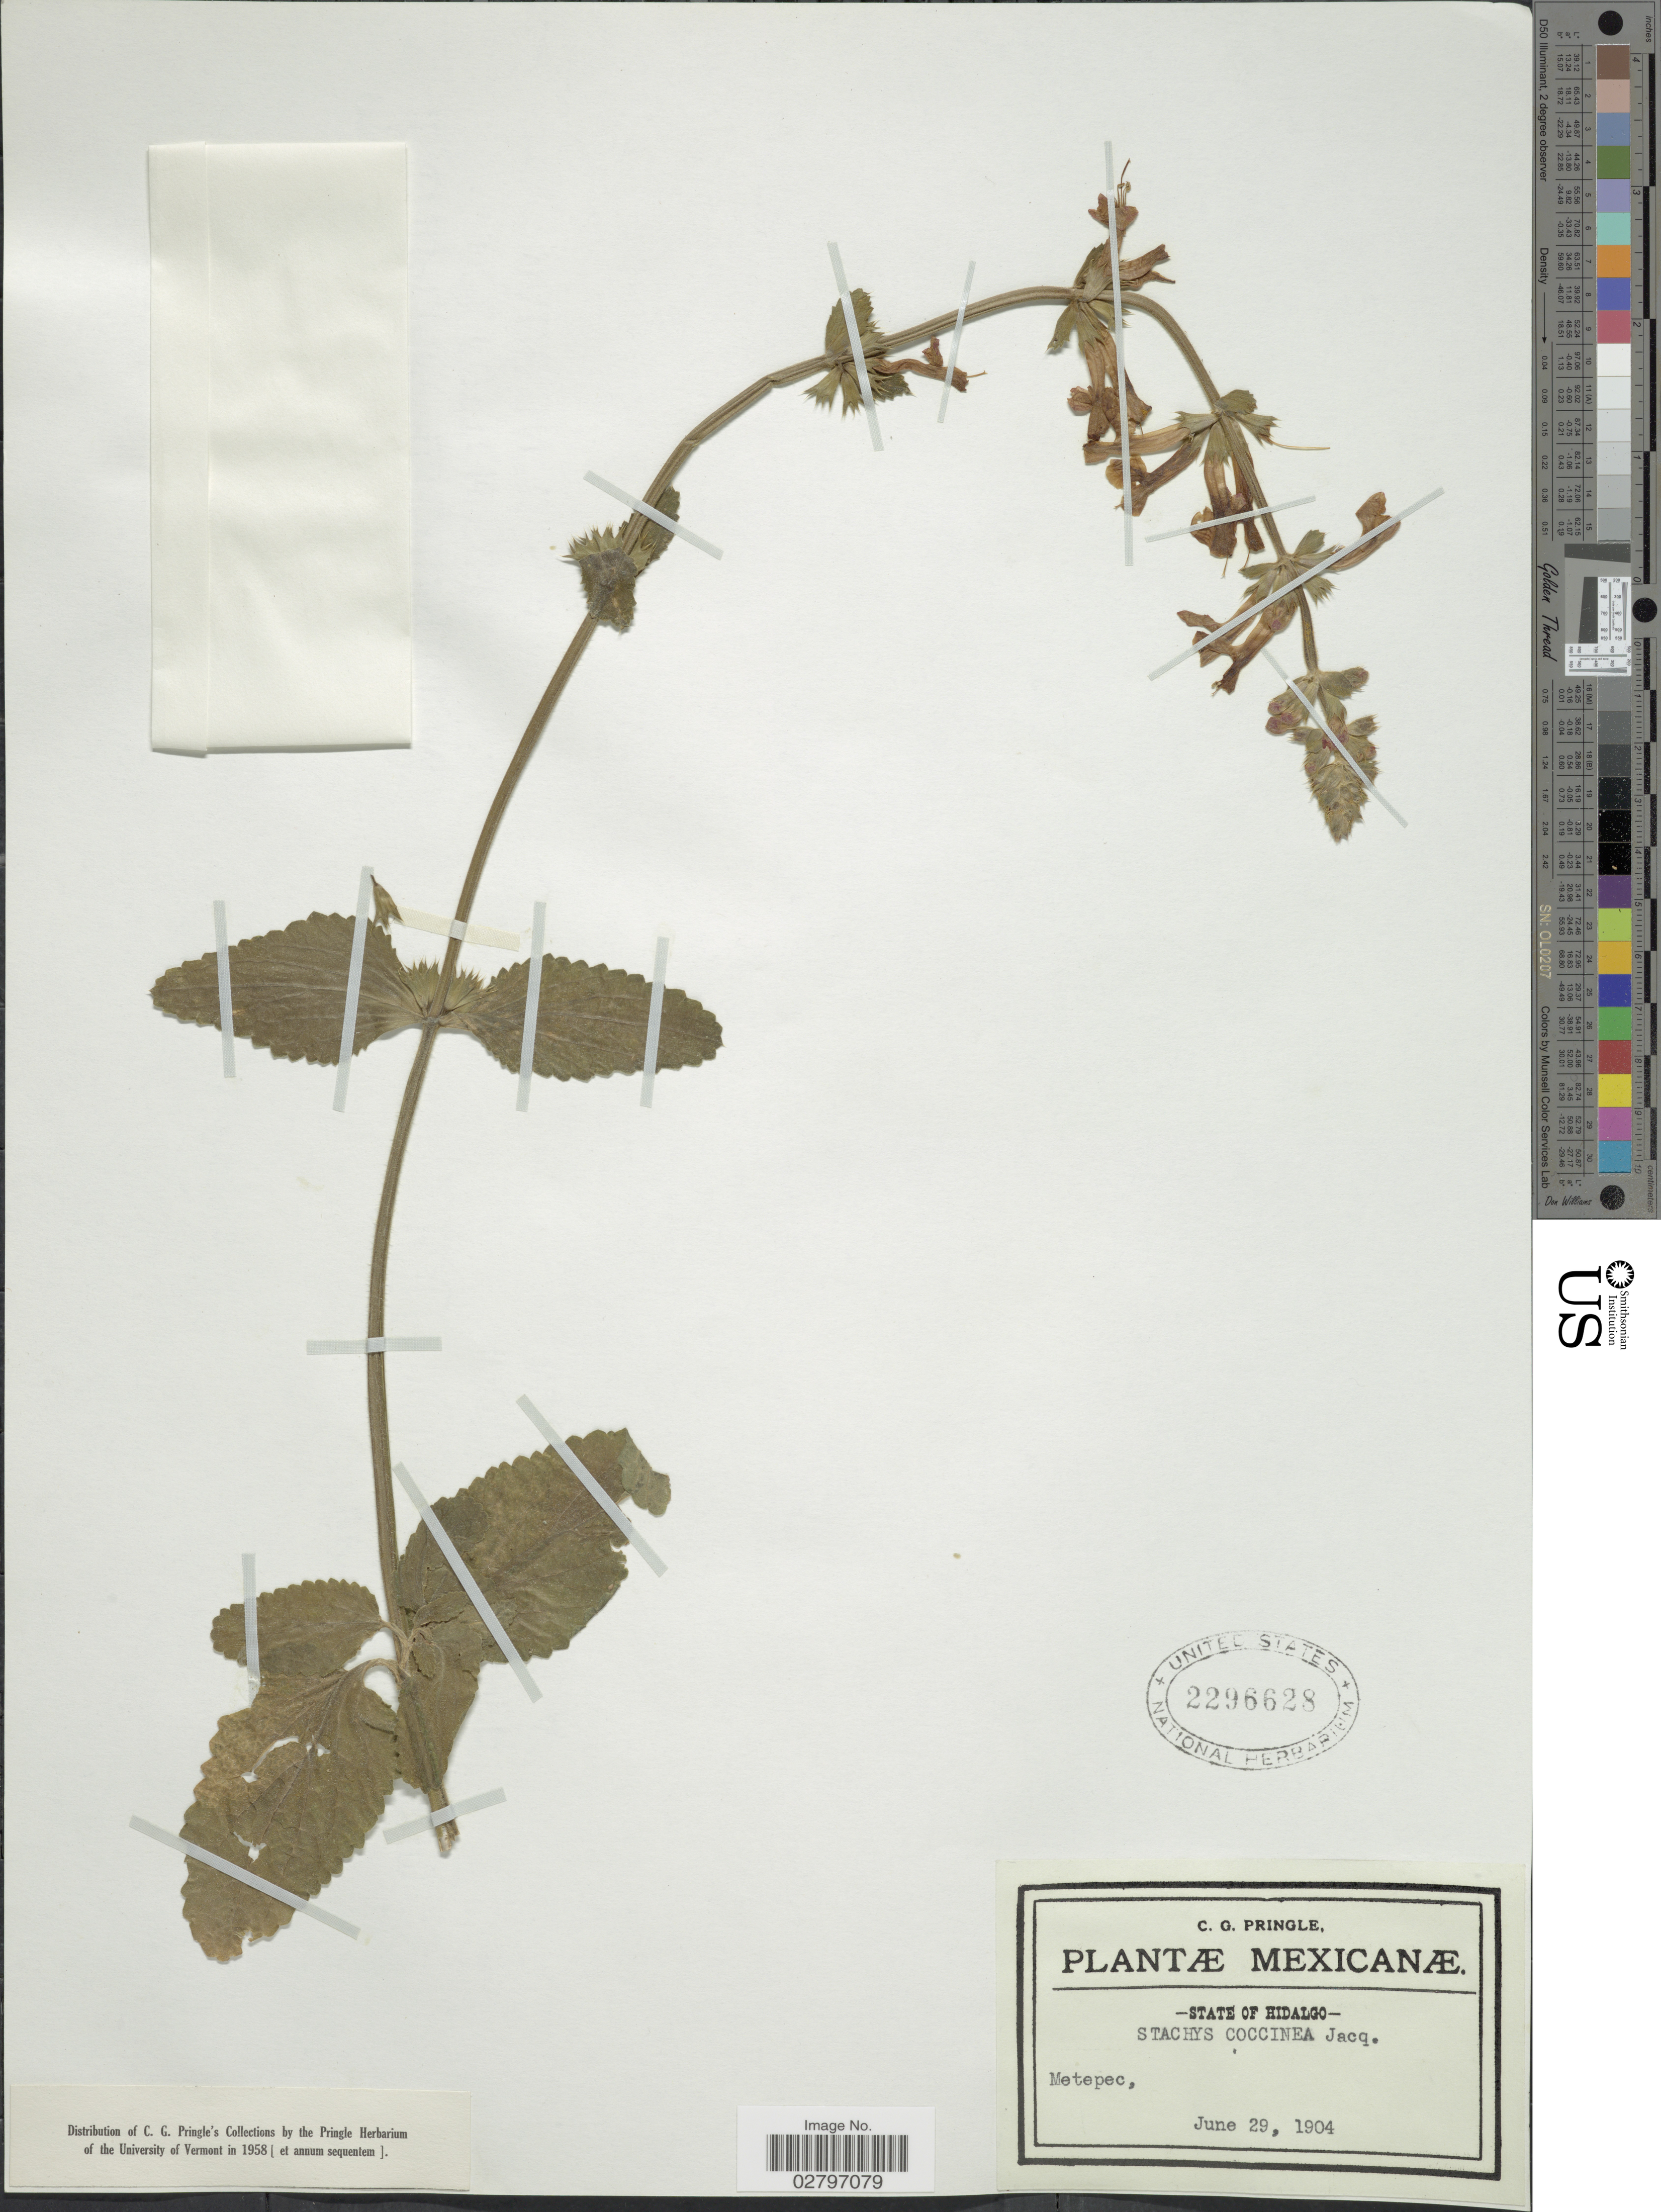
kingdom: Plantae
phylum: Tracheophyta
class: Magnoliopsida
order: Lamiales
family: Lamiaceae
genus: Stachys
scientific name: Stachys coccinea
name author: Ortega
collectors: C. G. Pringle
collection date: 1904-06-29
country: Mexico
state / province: Hidalgo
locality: Metepec.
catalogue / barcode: US 2296628